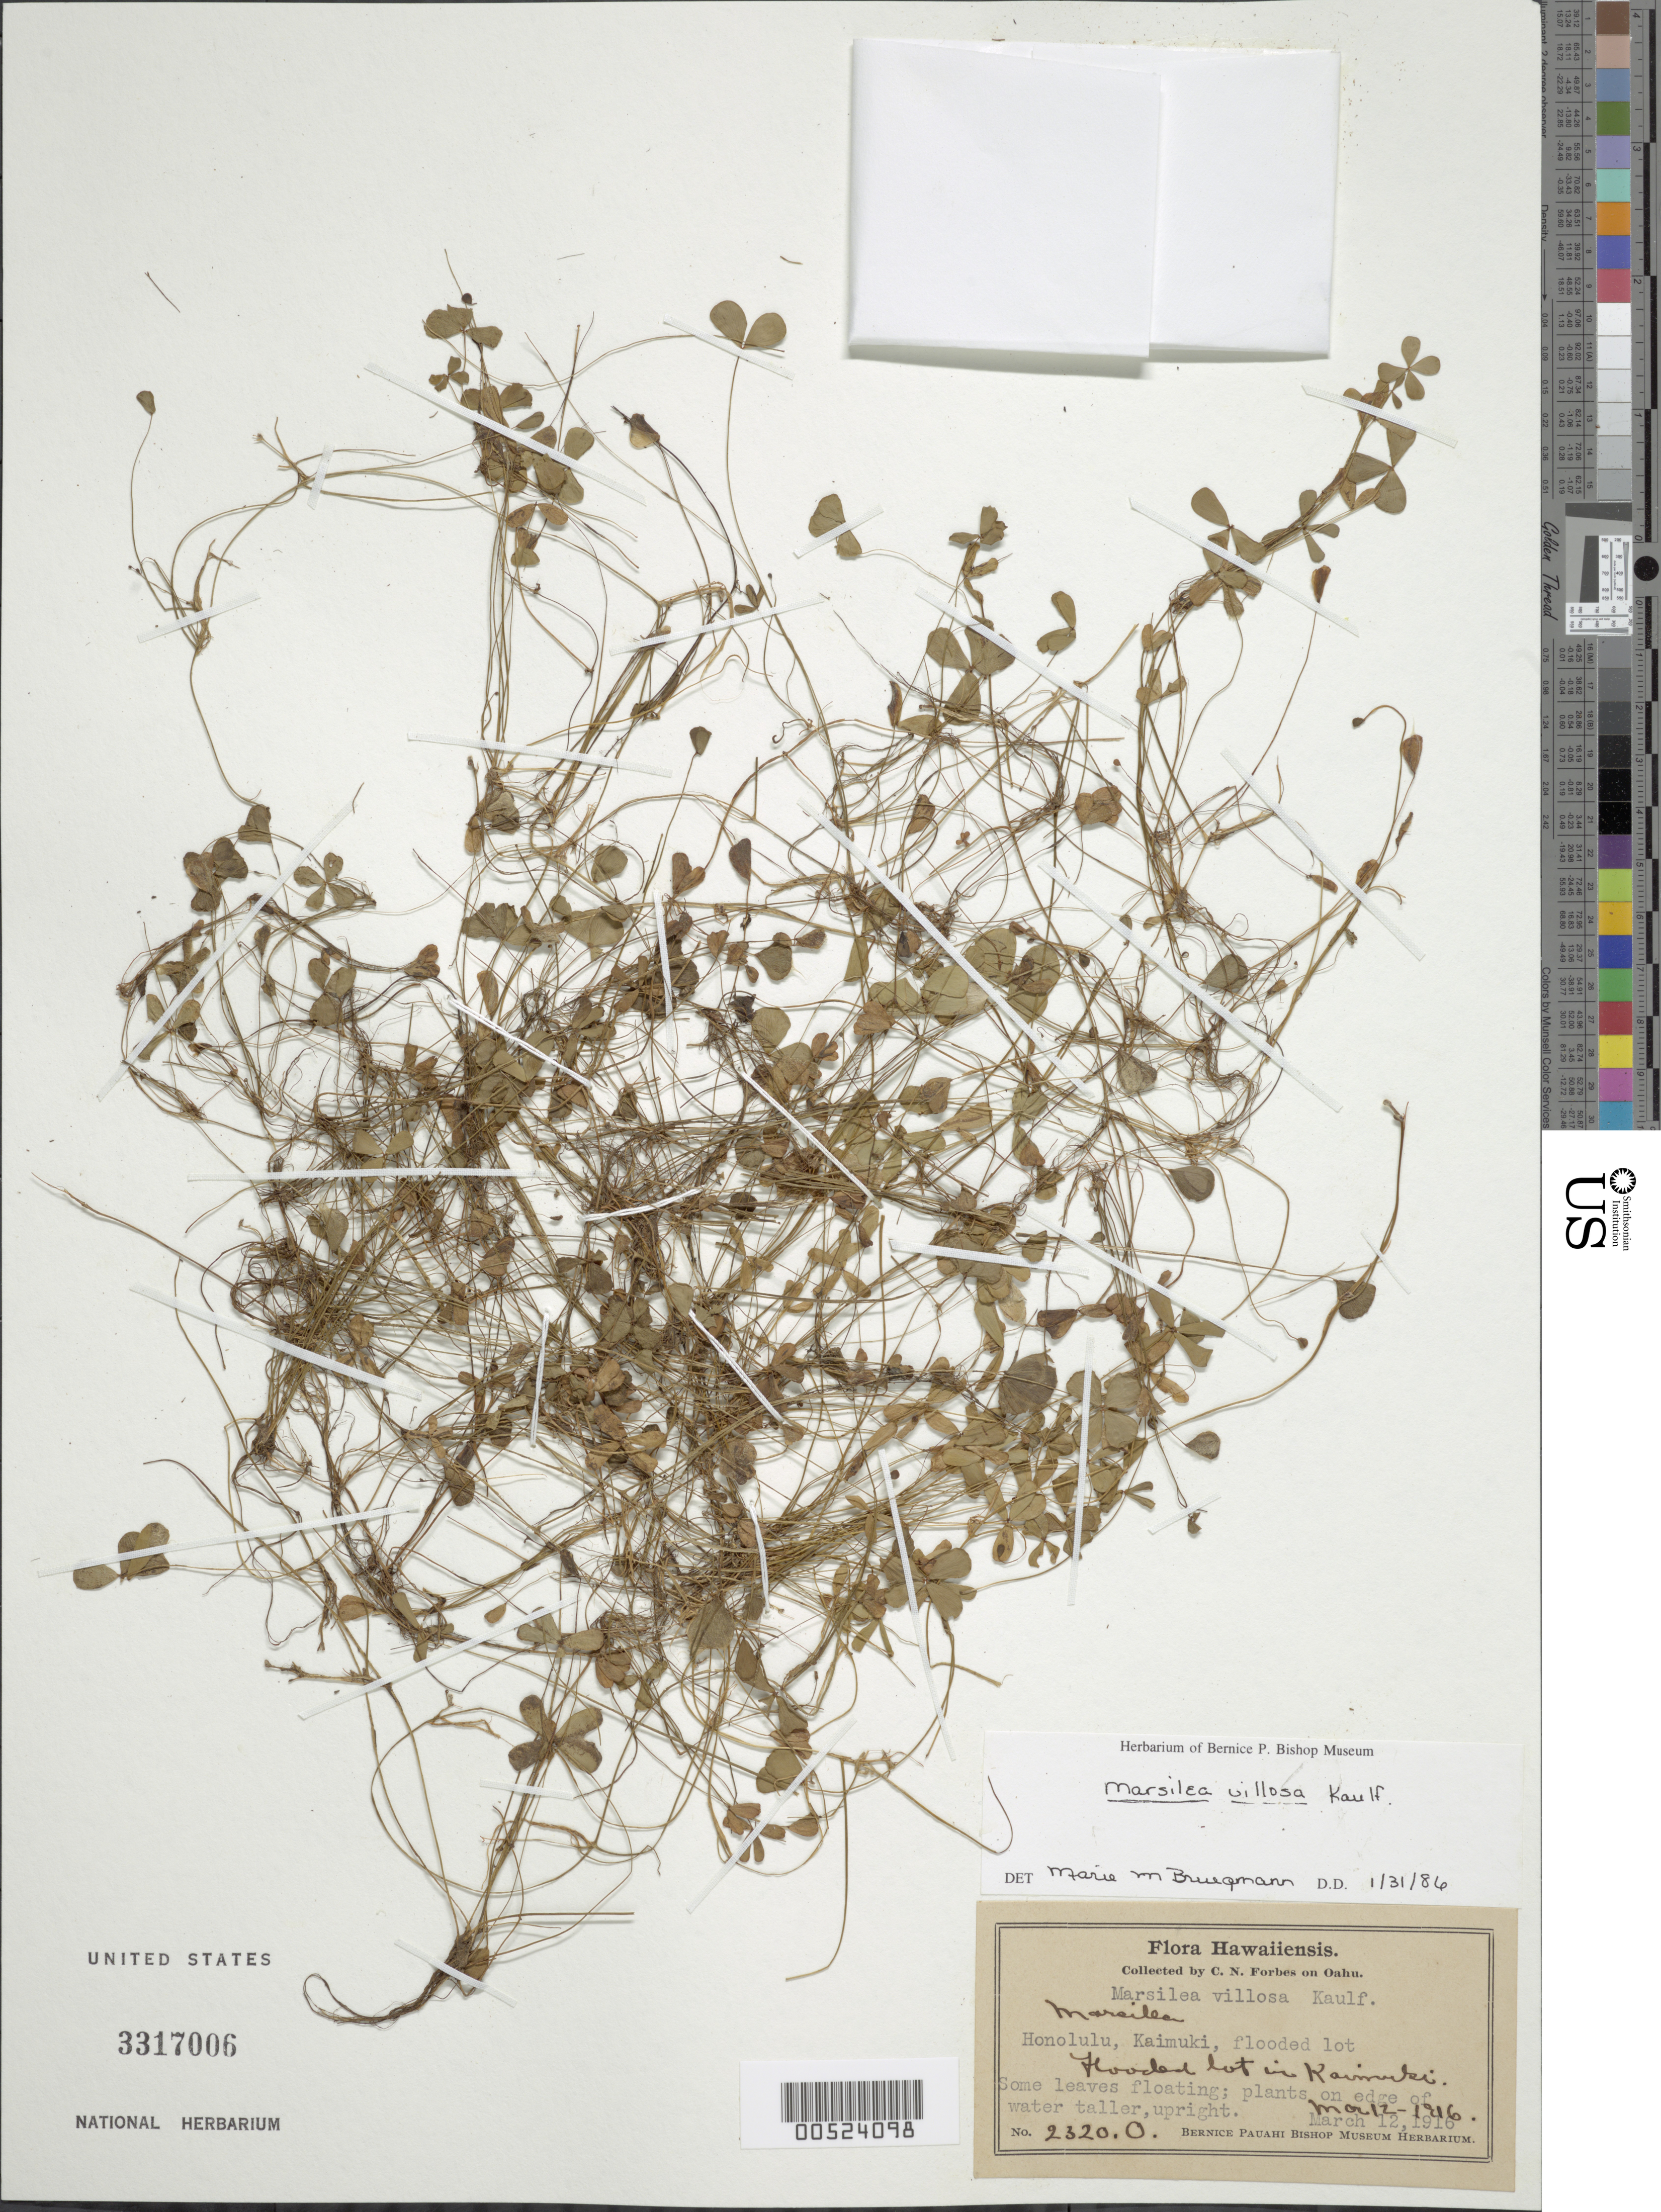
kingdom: Plantae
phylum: Tracheophyta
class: Polypodiopsida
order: Salviniales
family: Marsileaceae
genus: Marsilea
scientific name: Marsilea villosa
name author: Kaulf.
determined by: Bruegmann, M. M.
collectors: C. N. Forbes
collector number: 2320.O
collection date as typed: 12 Mar 1916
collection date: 1916-03-12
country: United States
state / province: Hawaii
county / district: Honolulu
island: Oahu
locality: Honolulu, Kaimuki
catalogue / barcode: US 3317006